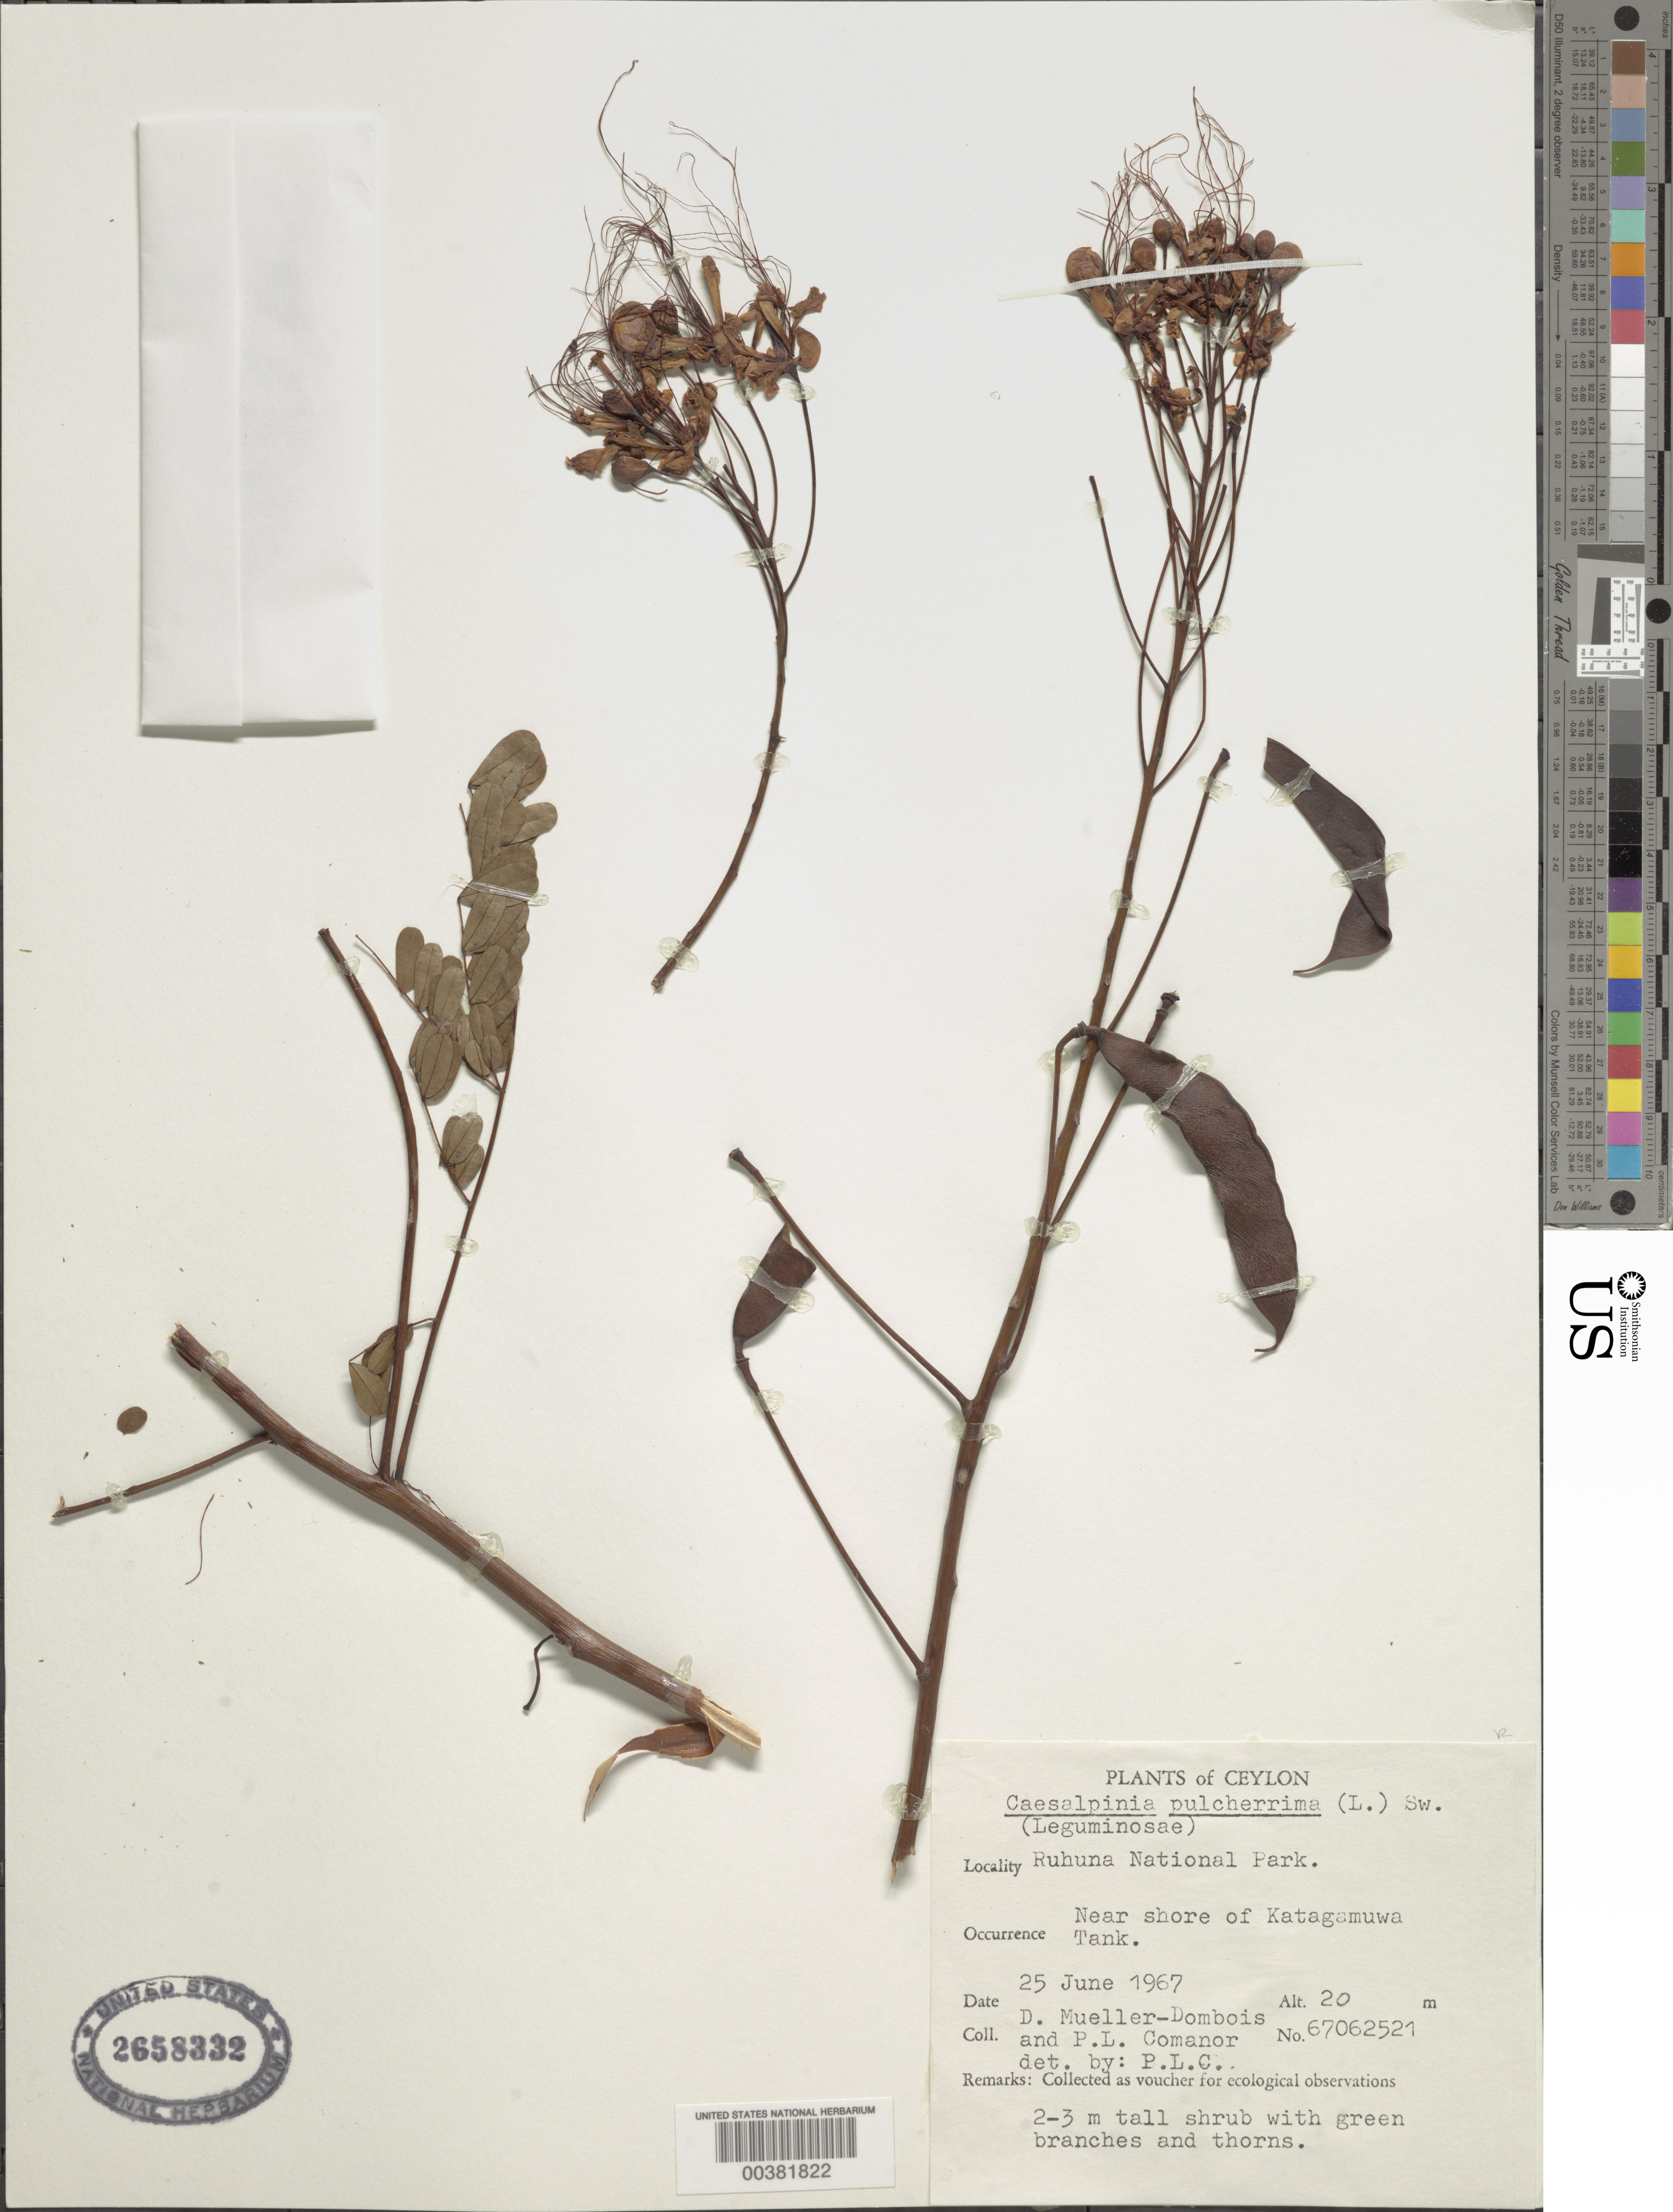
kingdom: Plantae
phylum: Tracheophyta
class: Magnoliopsida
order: Fabales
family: Fabaceae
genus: Caesalpinia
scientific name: Caesalpinia pulcherrima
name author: (L.) Sw.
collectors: D. Mueller-Dombois & P. Comanor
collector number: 67062521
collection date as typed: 25 Jun 1967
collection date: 1967-06-25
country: Sri Lanka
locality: Ruhuna national park, near shore of katagamuwa tank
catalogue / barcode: US 2658332